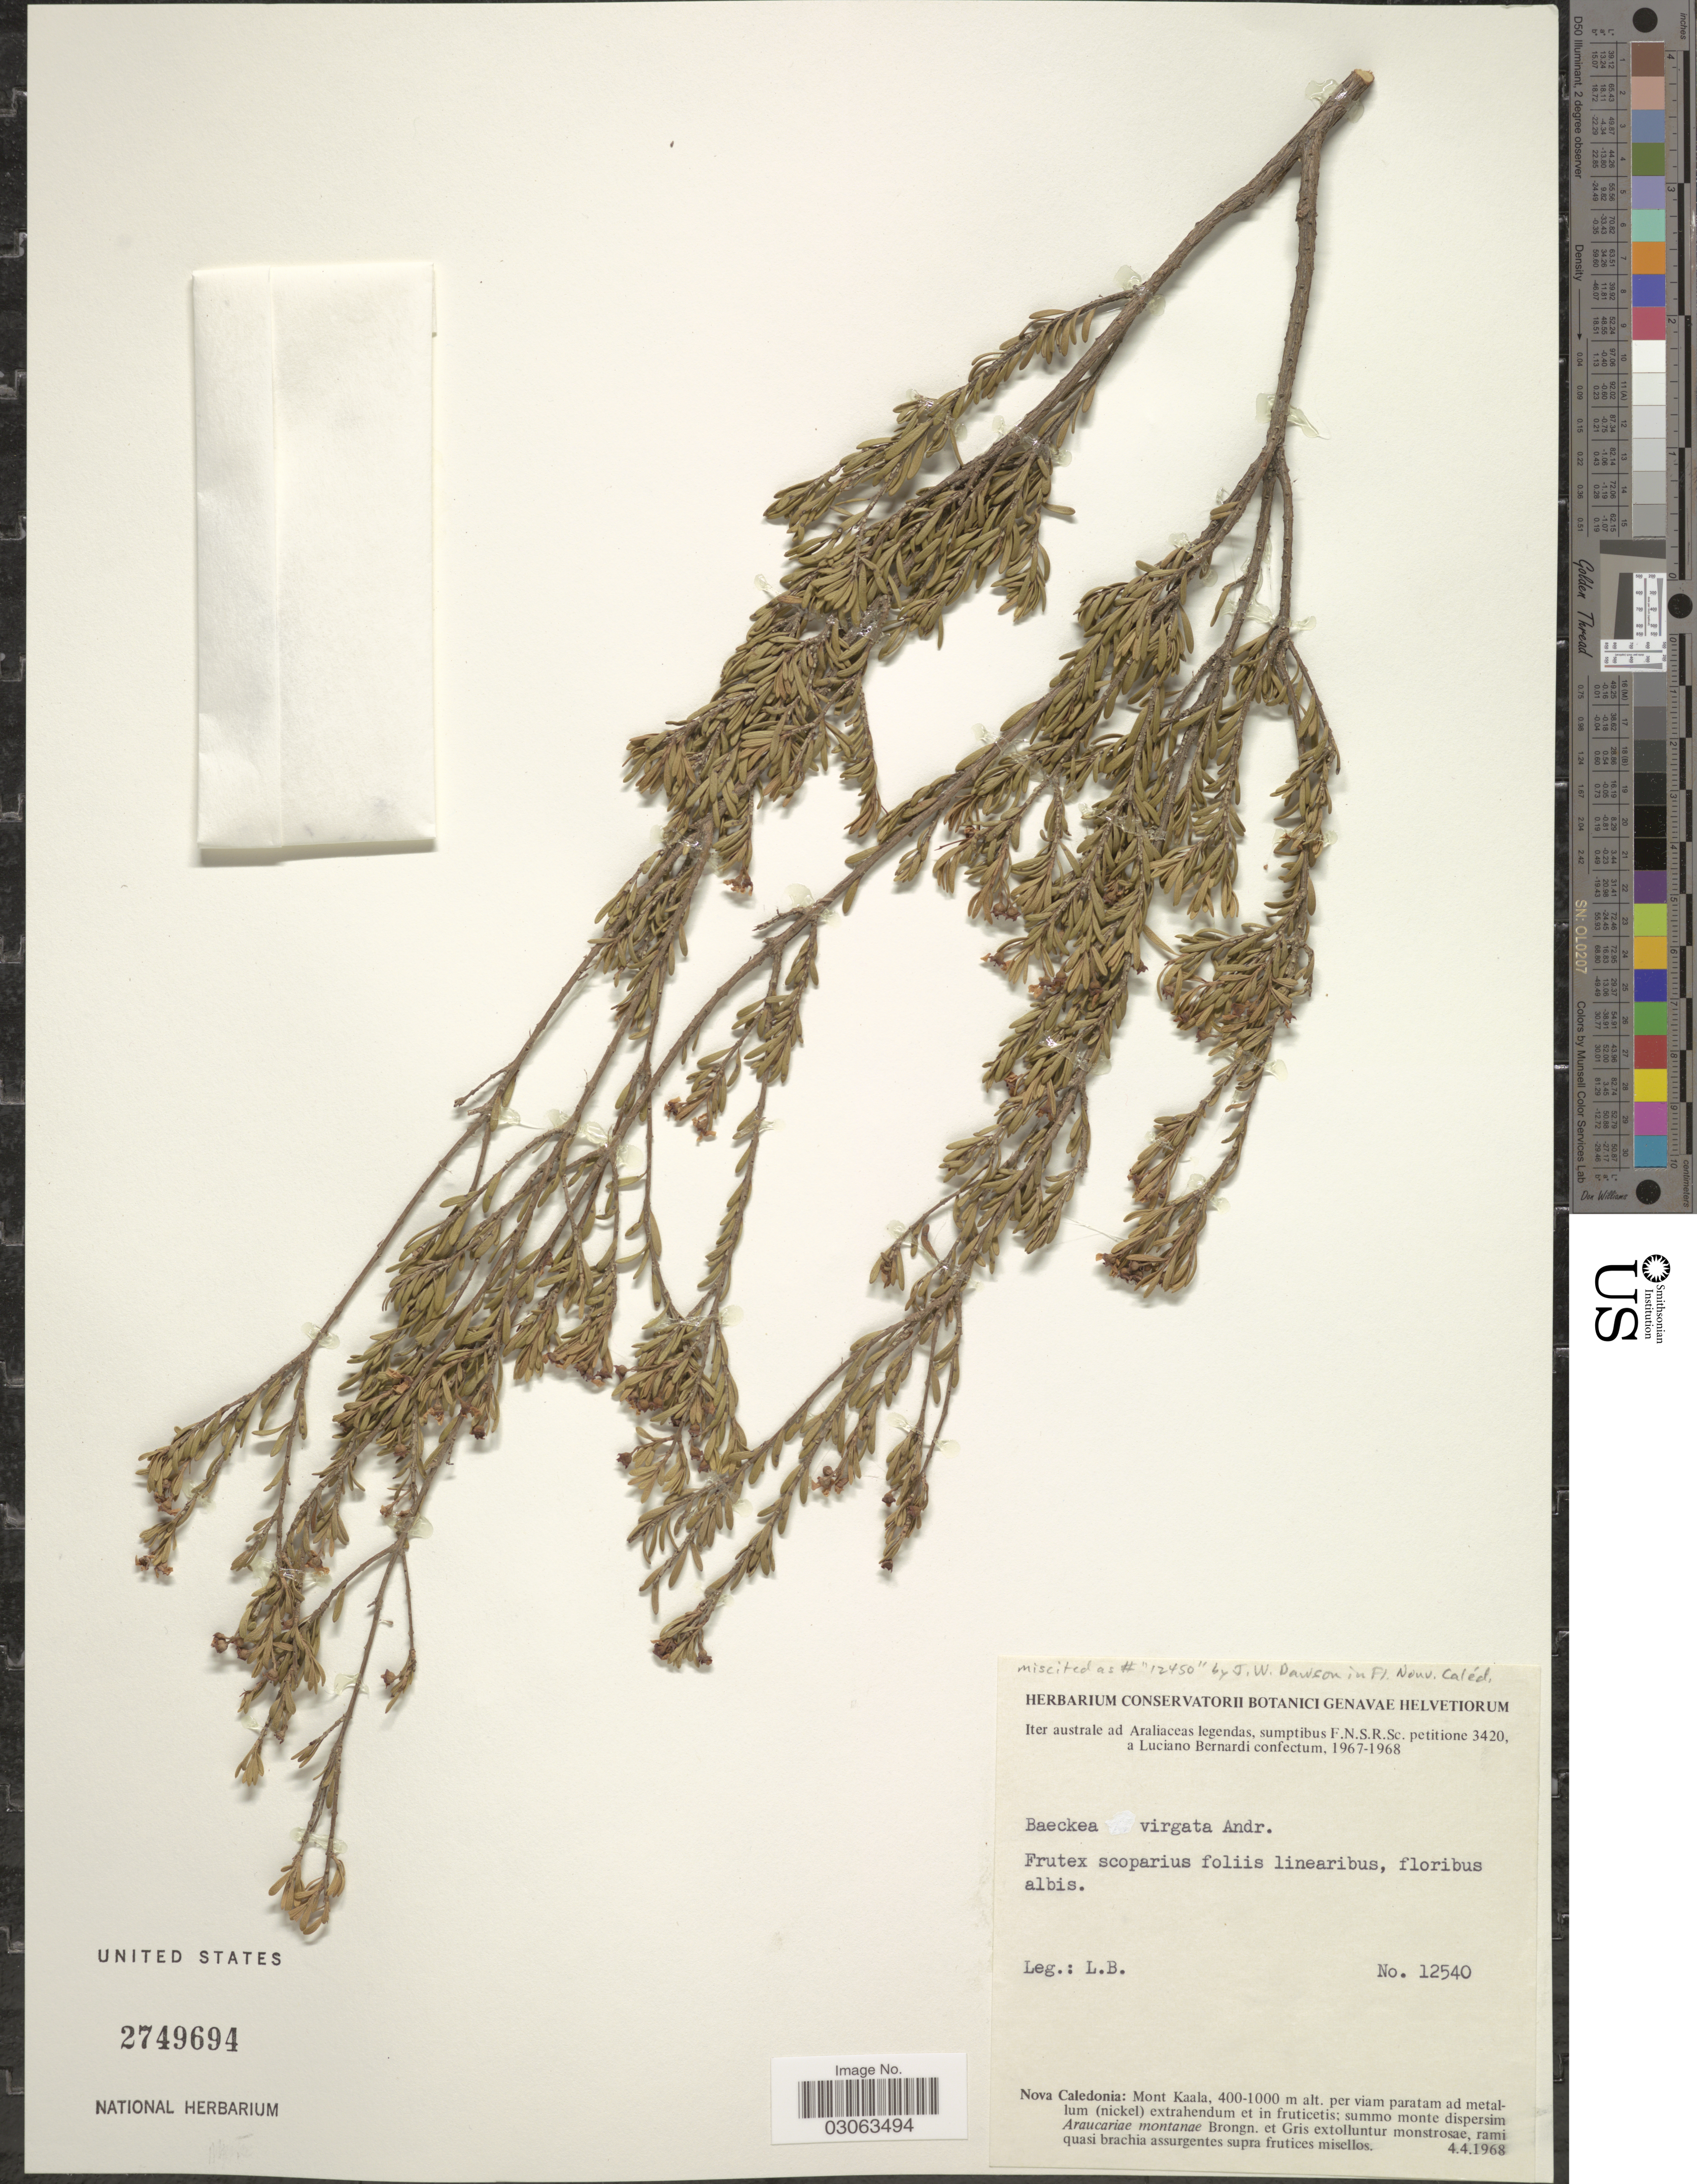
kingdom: Plantae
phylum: Tracheophyta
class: Magnoliopsida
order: Myrtales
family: Myrtaceae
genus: Sannantha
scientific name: Sannantha virgata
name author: (J.R. Forst. & G. Forst.) P.G. Wilson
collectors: L. Bernardi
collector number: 12540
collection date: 1968-04-04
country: New Caledonia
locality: Nova Caledonia: Mont Kaala.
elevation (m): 400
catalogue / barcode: US 2749694